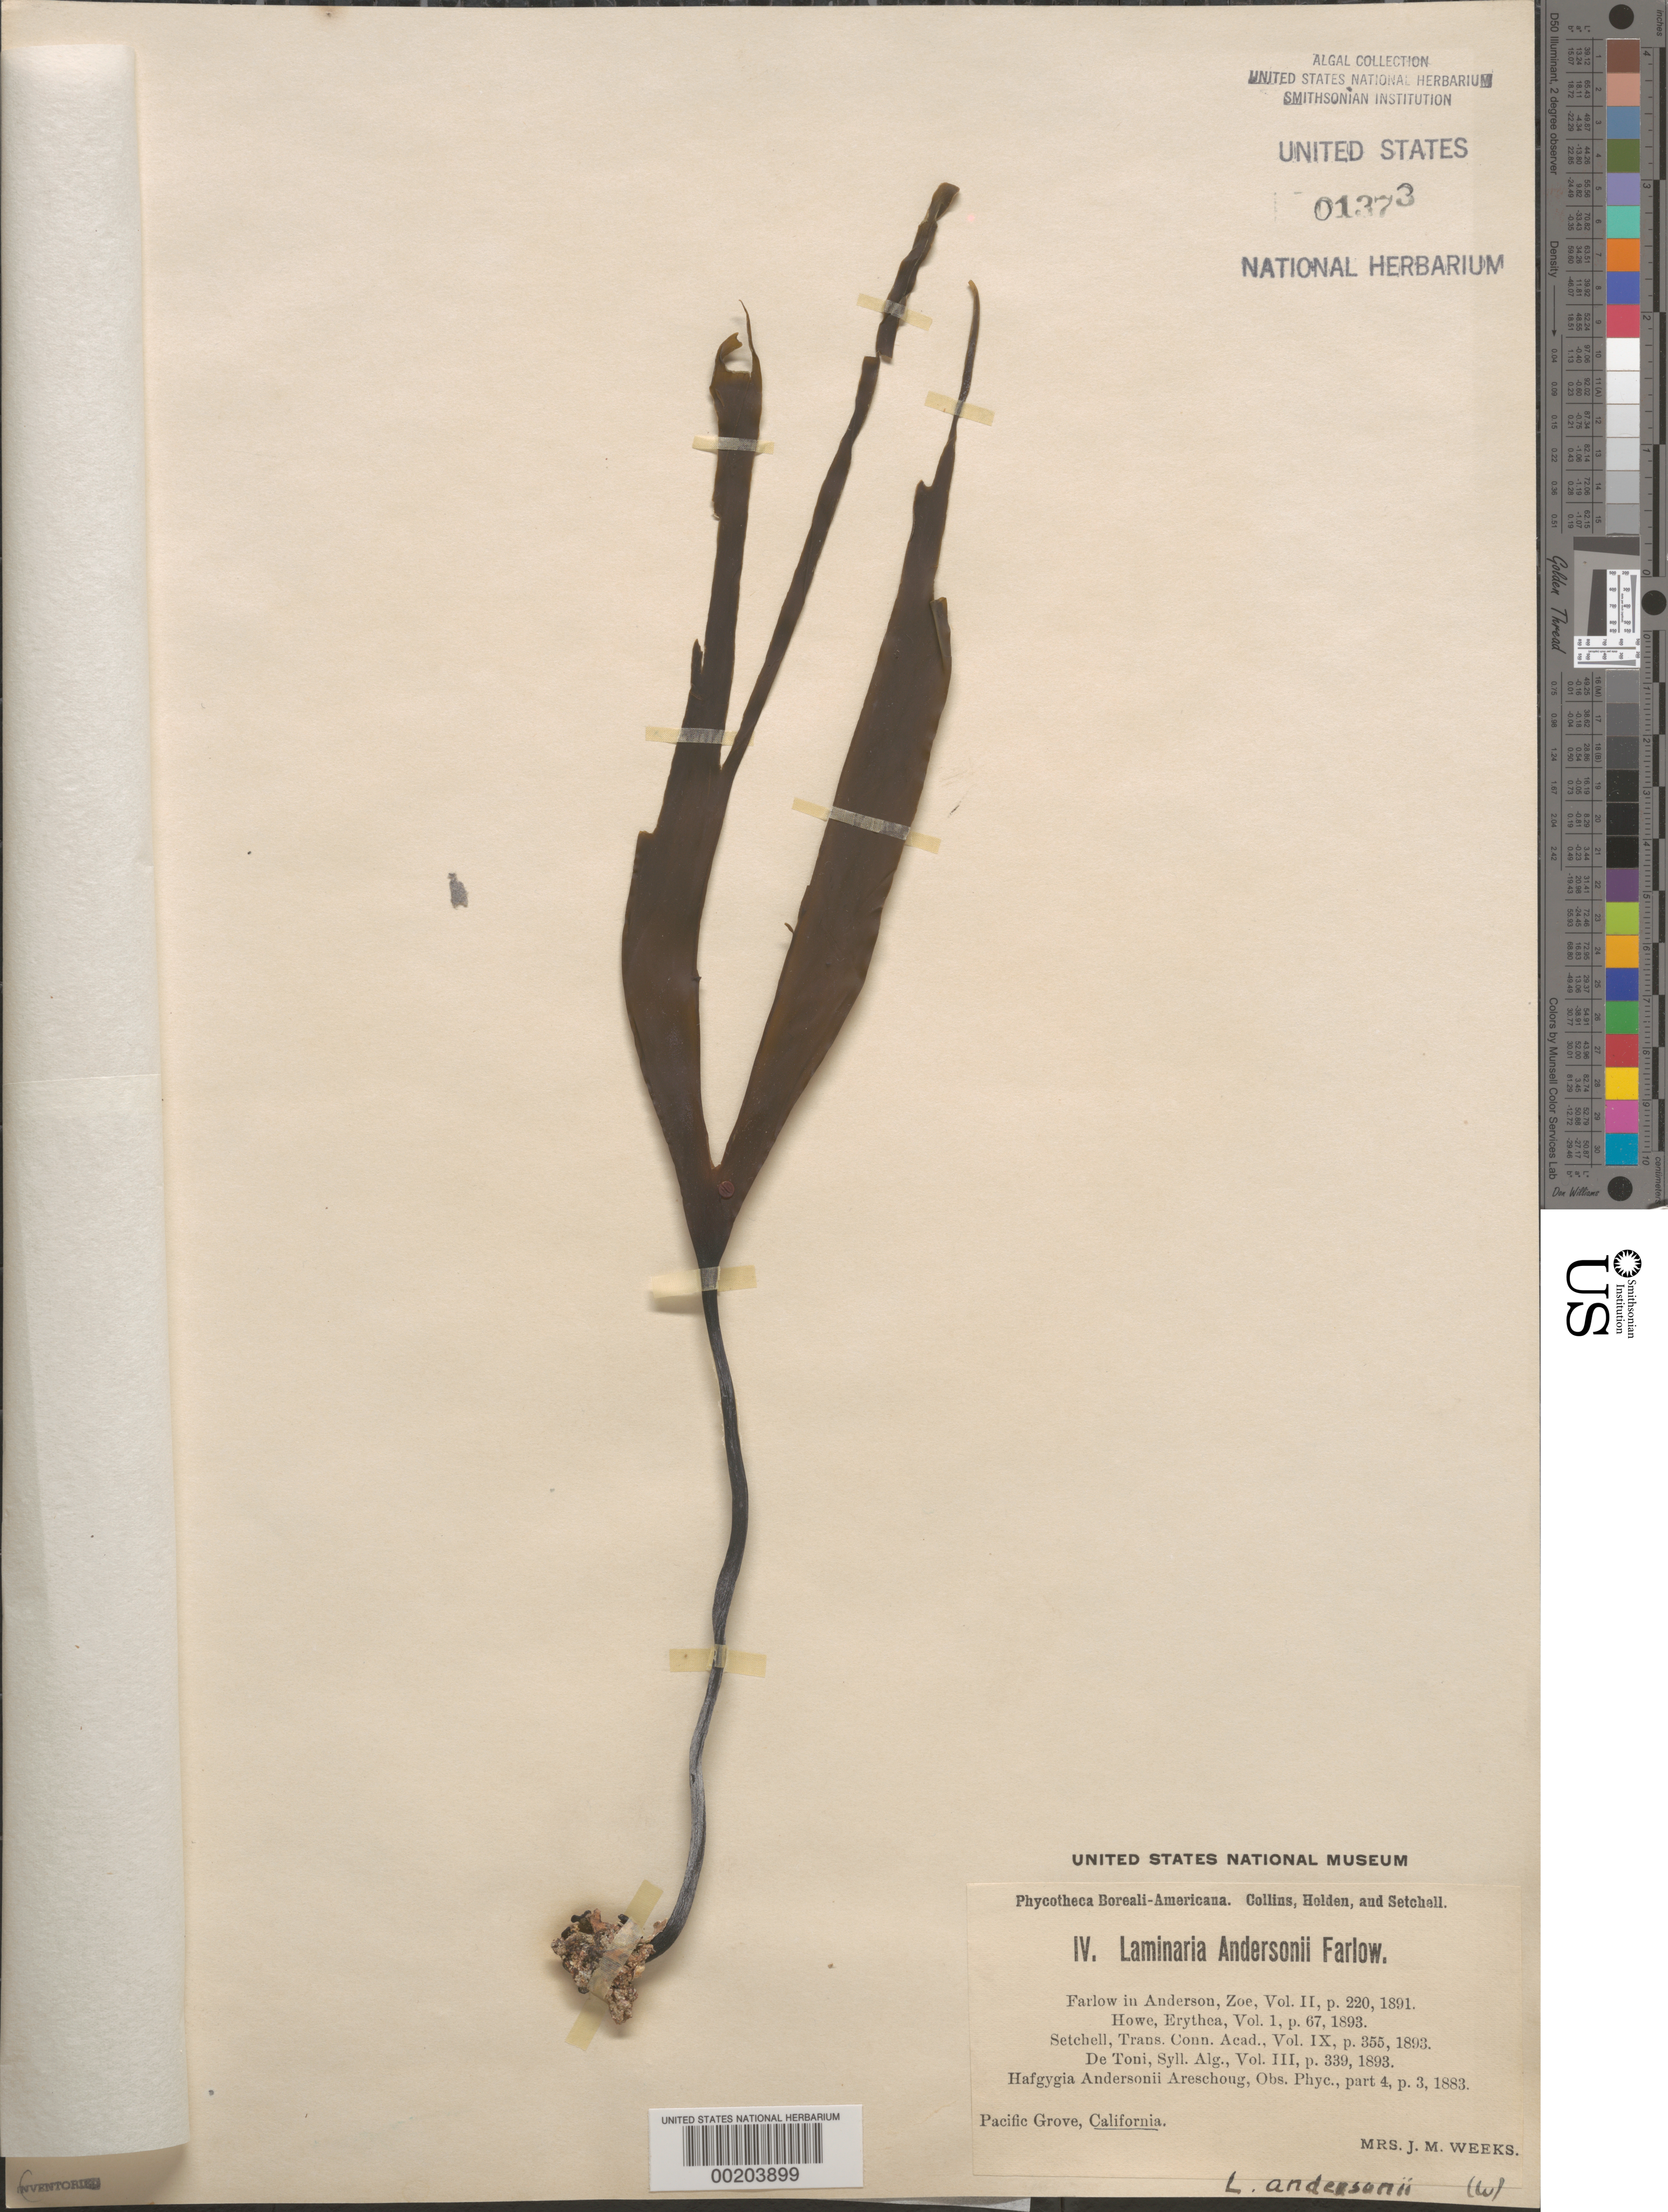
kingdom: Chromista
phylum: Ochrophyta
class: Phaeophyceae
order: Laminariales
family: Laminariaceae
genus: Laminaria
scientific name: Laminaria sinclairii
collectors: Mrs. J. Weeks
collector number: PB-A LV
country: United States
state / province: California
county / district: Monterey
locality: Pacific Grove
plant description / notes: Collins, Holden & Setchell, Phycotheca Boreali-Americana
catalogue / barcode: US 1373